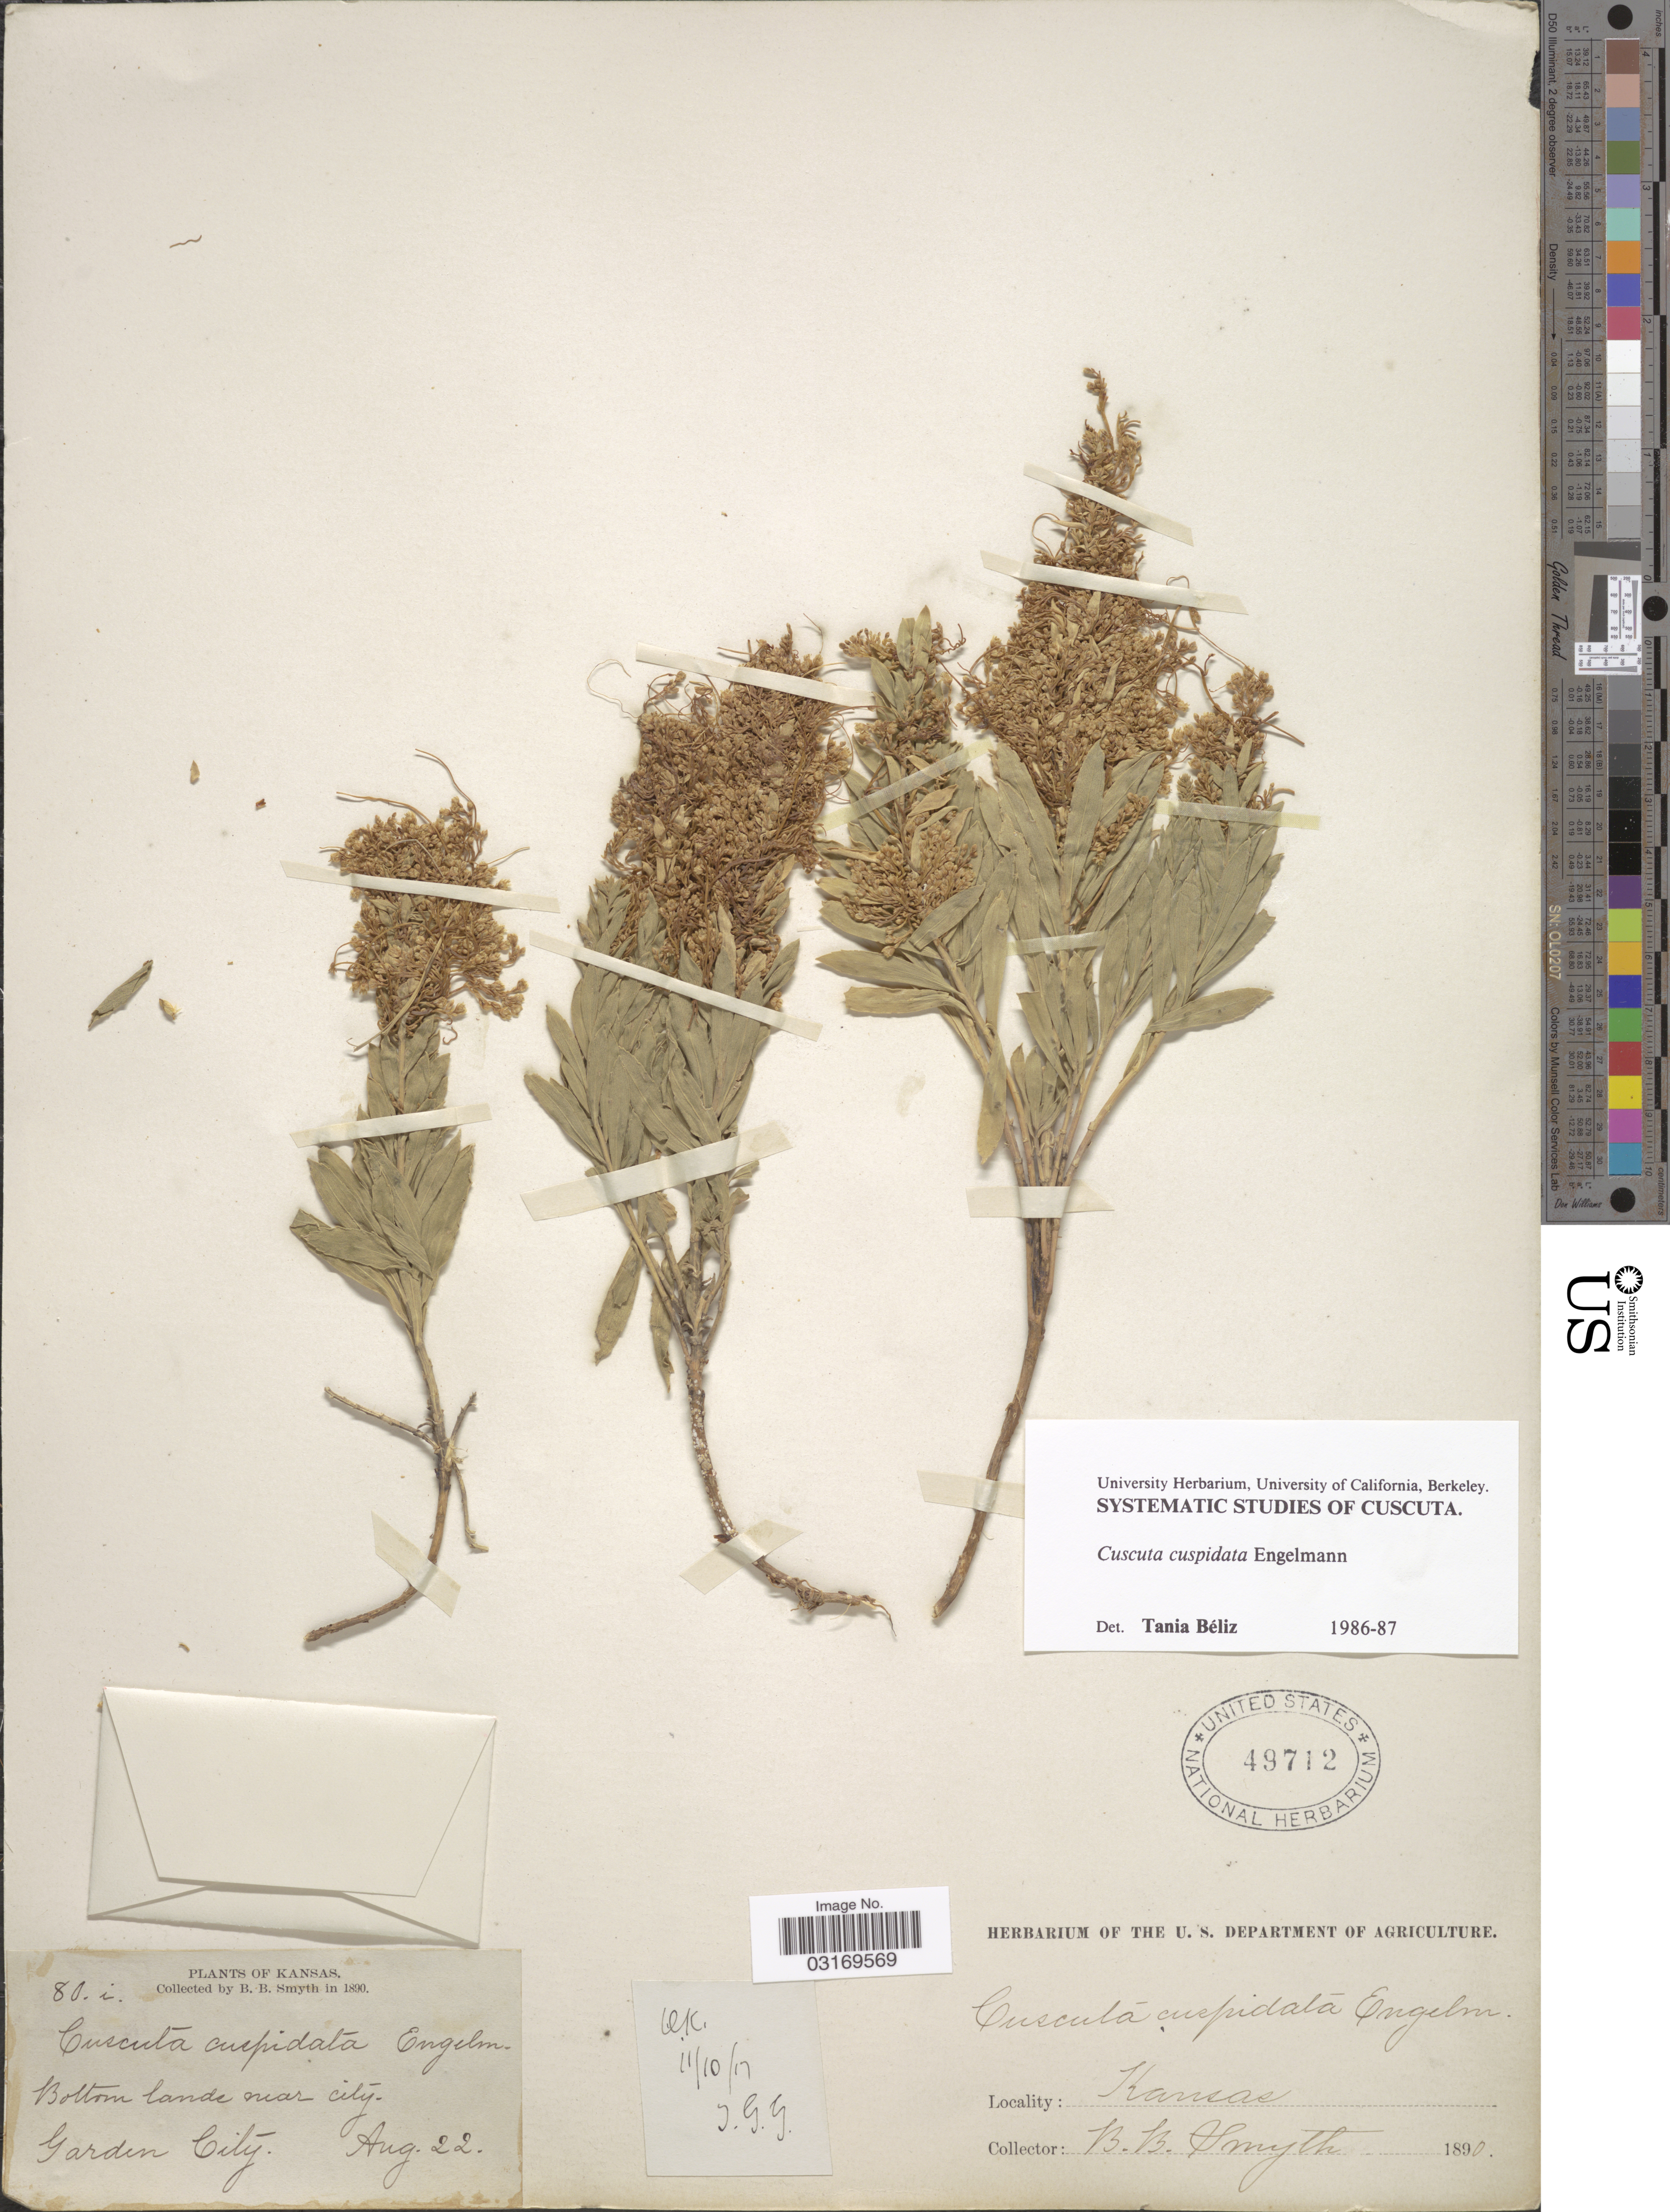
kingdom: Plantae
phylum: Tracheophyta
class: Magnoliopsida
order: Solanales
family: Convolvulaceae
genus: Cuscuta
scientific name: Cuscuta cuspidata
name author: Engelm.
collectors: B. Smyth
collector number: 80i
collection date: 1890-08-22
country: United States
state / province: Kansas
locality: Bottom lands near city. Garden City.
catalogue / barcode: US 49712